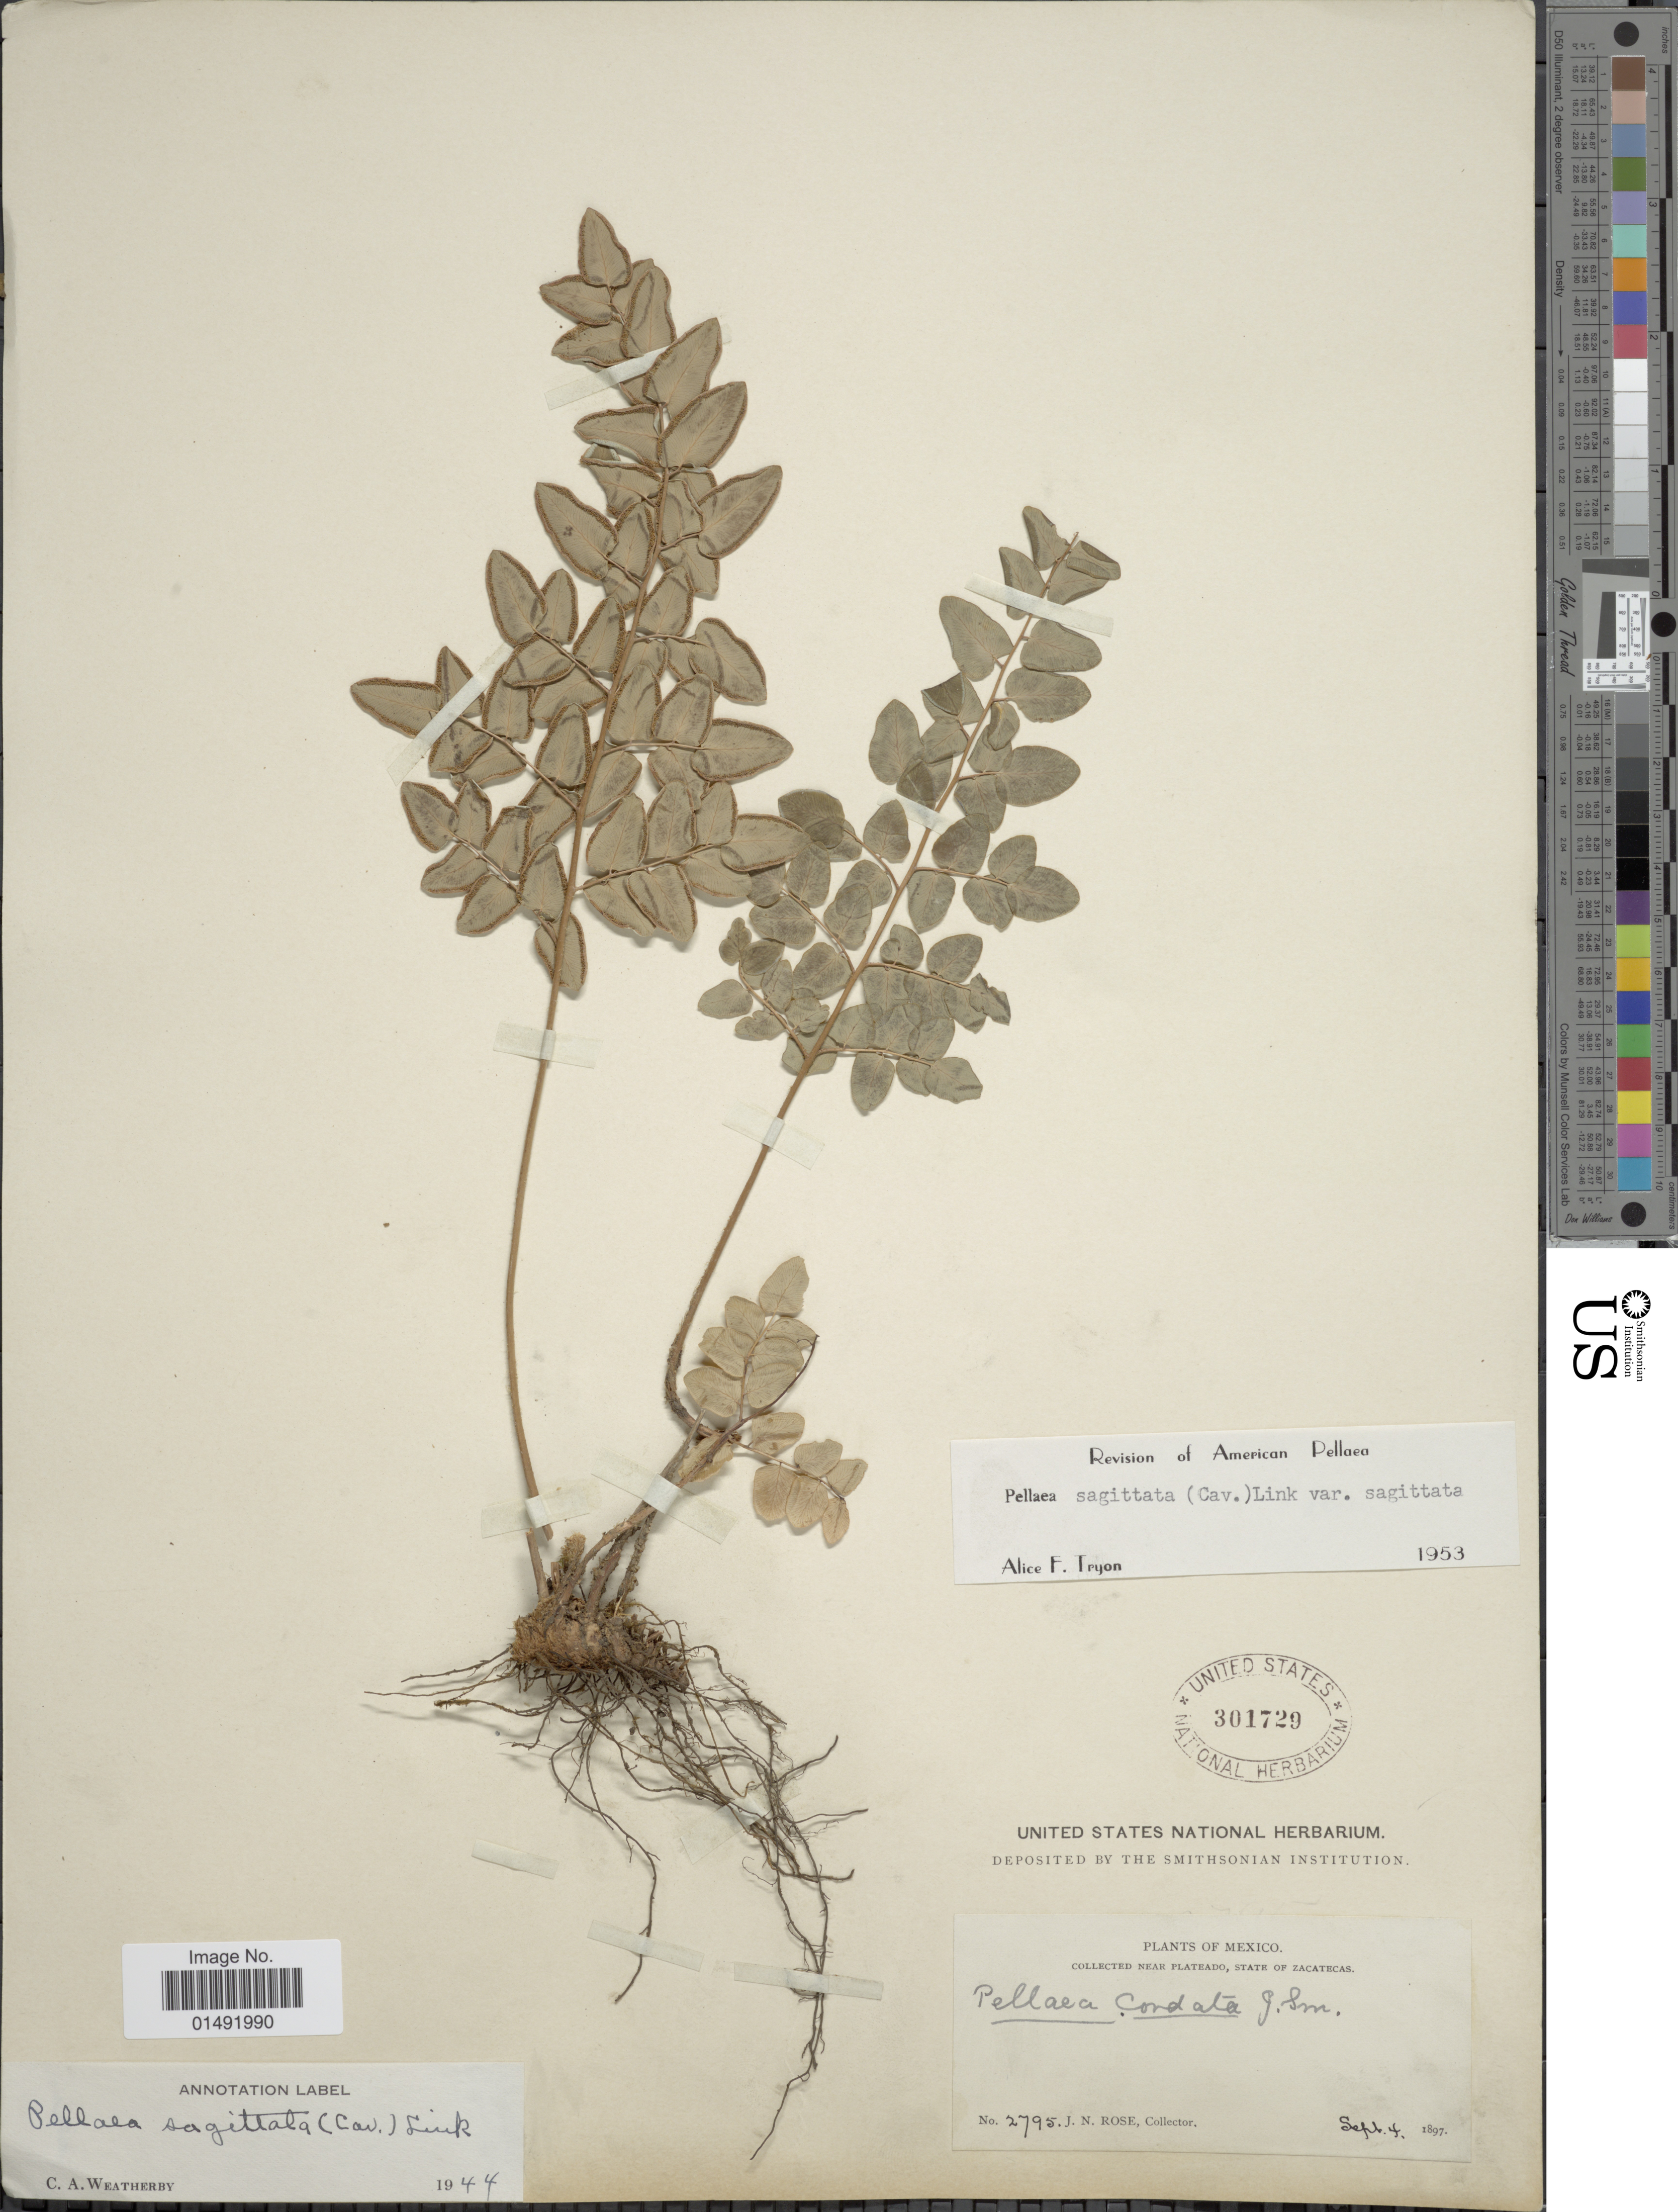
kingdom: Plantae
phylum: Tracheophyta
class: Polypodiopsida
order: Polypodiales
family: Pteridaceae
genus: Pellaea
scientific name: Pellaea sagittata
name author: (Cav.) Link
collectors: J. N. Rose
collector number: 2795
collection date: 1897-09-04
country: Mexico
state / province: Zacatecas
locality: Near Plateado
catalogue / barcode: US 301729